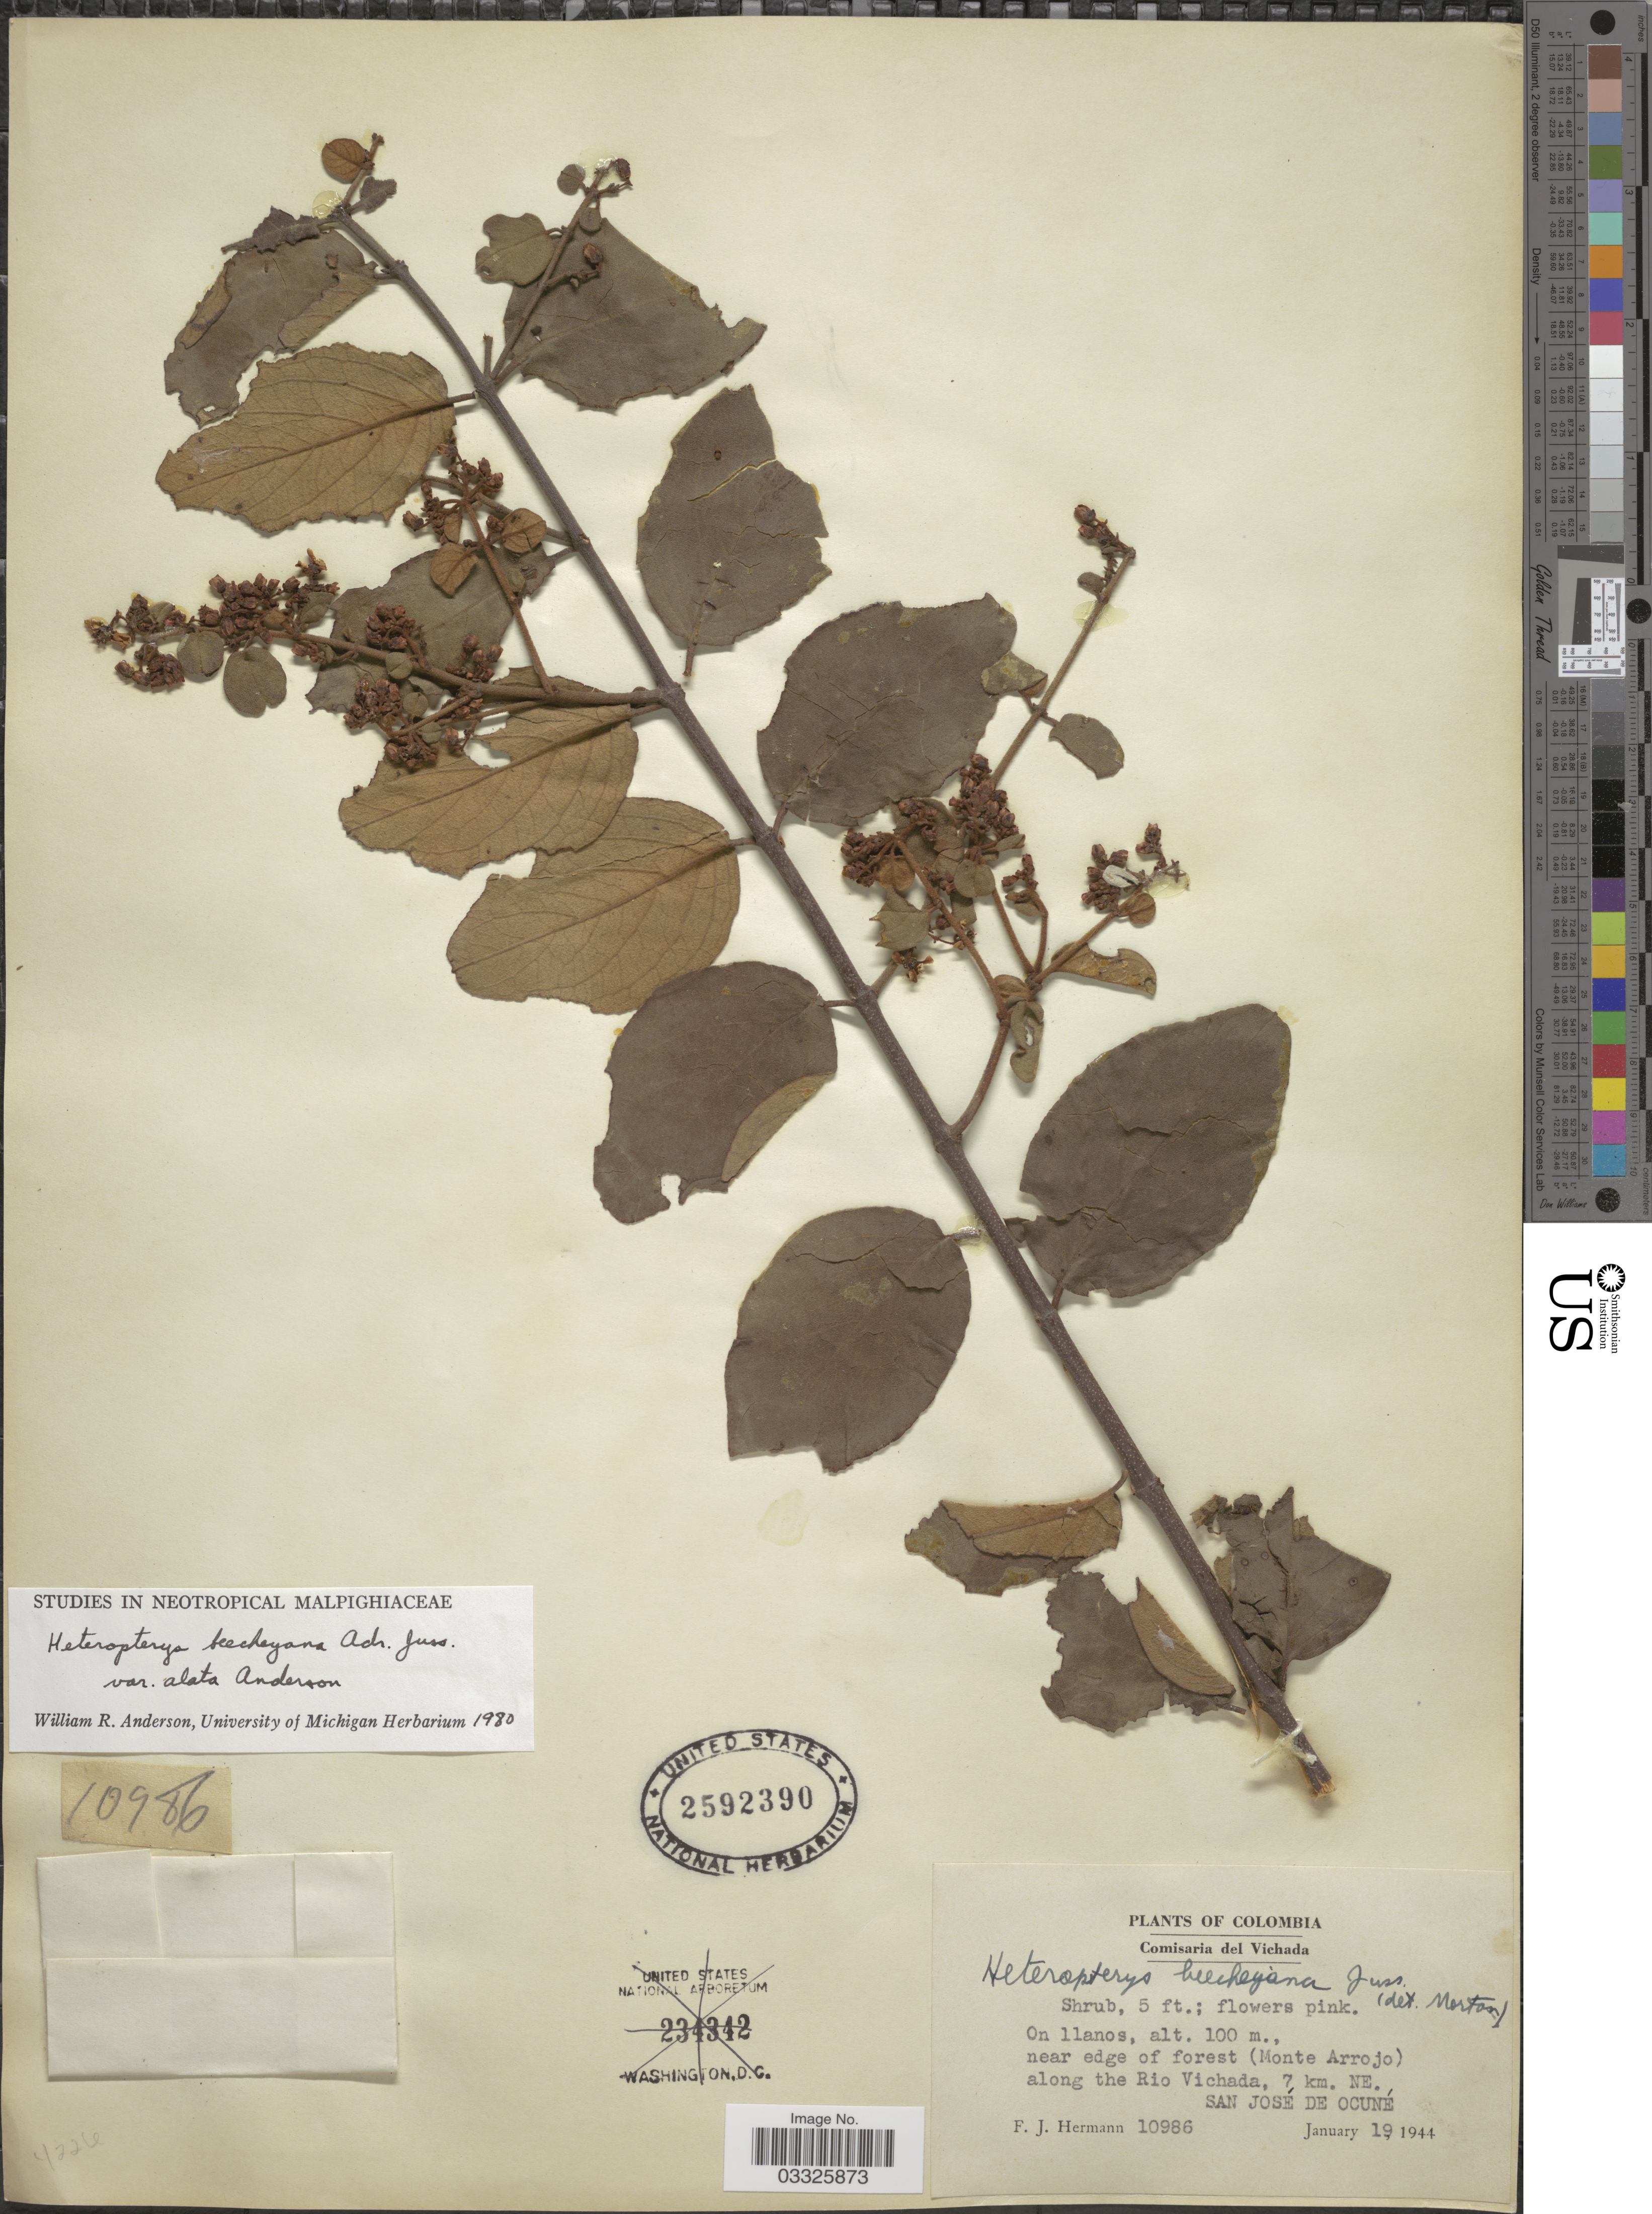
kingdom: Plantae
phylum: Tracheophyta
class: Magnoliopsida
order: Malpighiales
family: Malpighiaceae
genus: Heteropterys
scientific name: Heteropterys beecheyana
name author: A. Juss.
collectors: F. J. Hermann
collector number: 10986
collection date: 1944-01-19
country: Colombia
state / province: Vichada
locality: Comisaria del Vichada. Near edge of forest (Monte Arrojo) along the Rio Vichada, 7 km. NE., San José de Ocuné.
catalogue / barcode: US 2592390